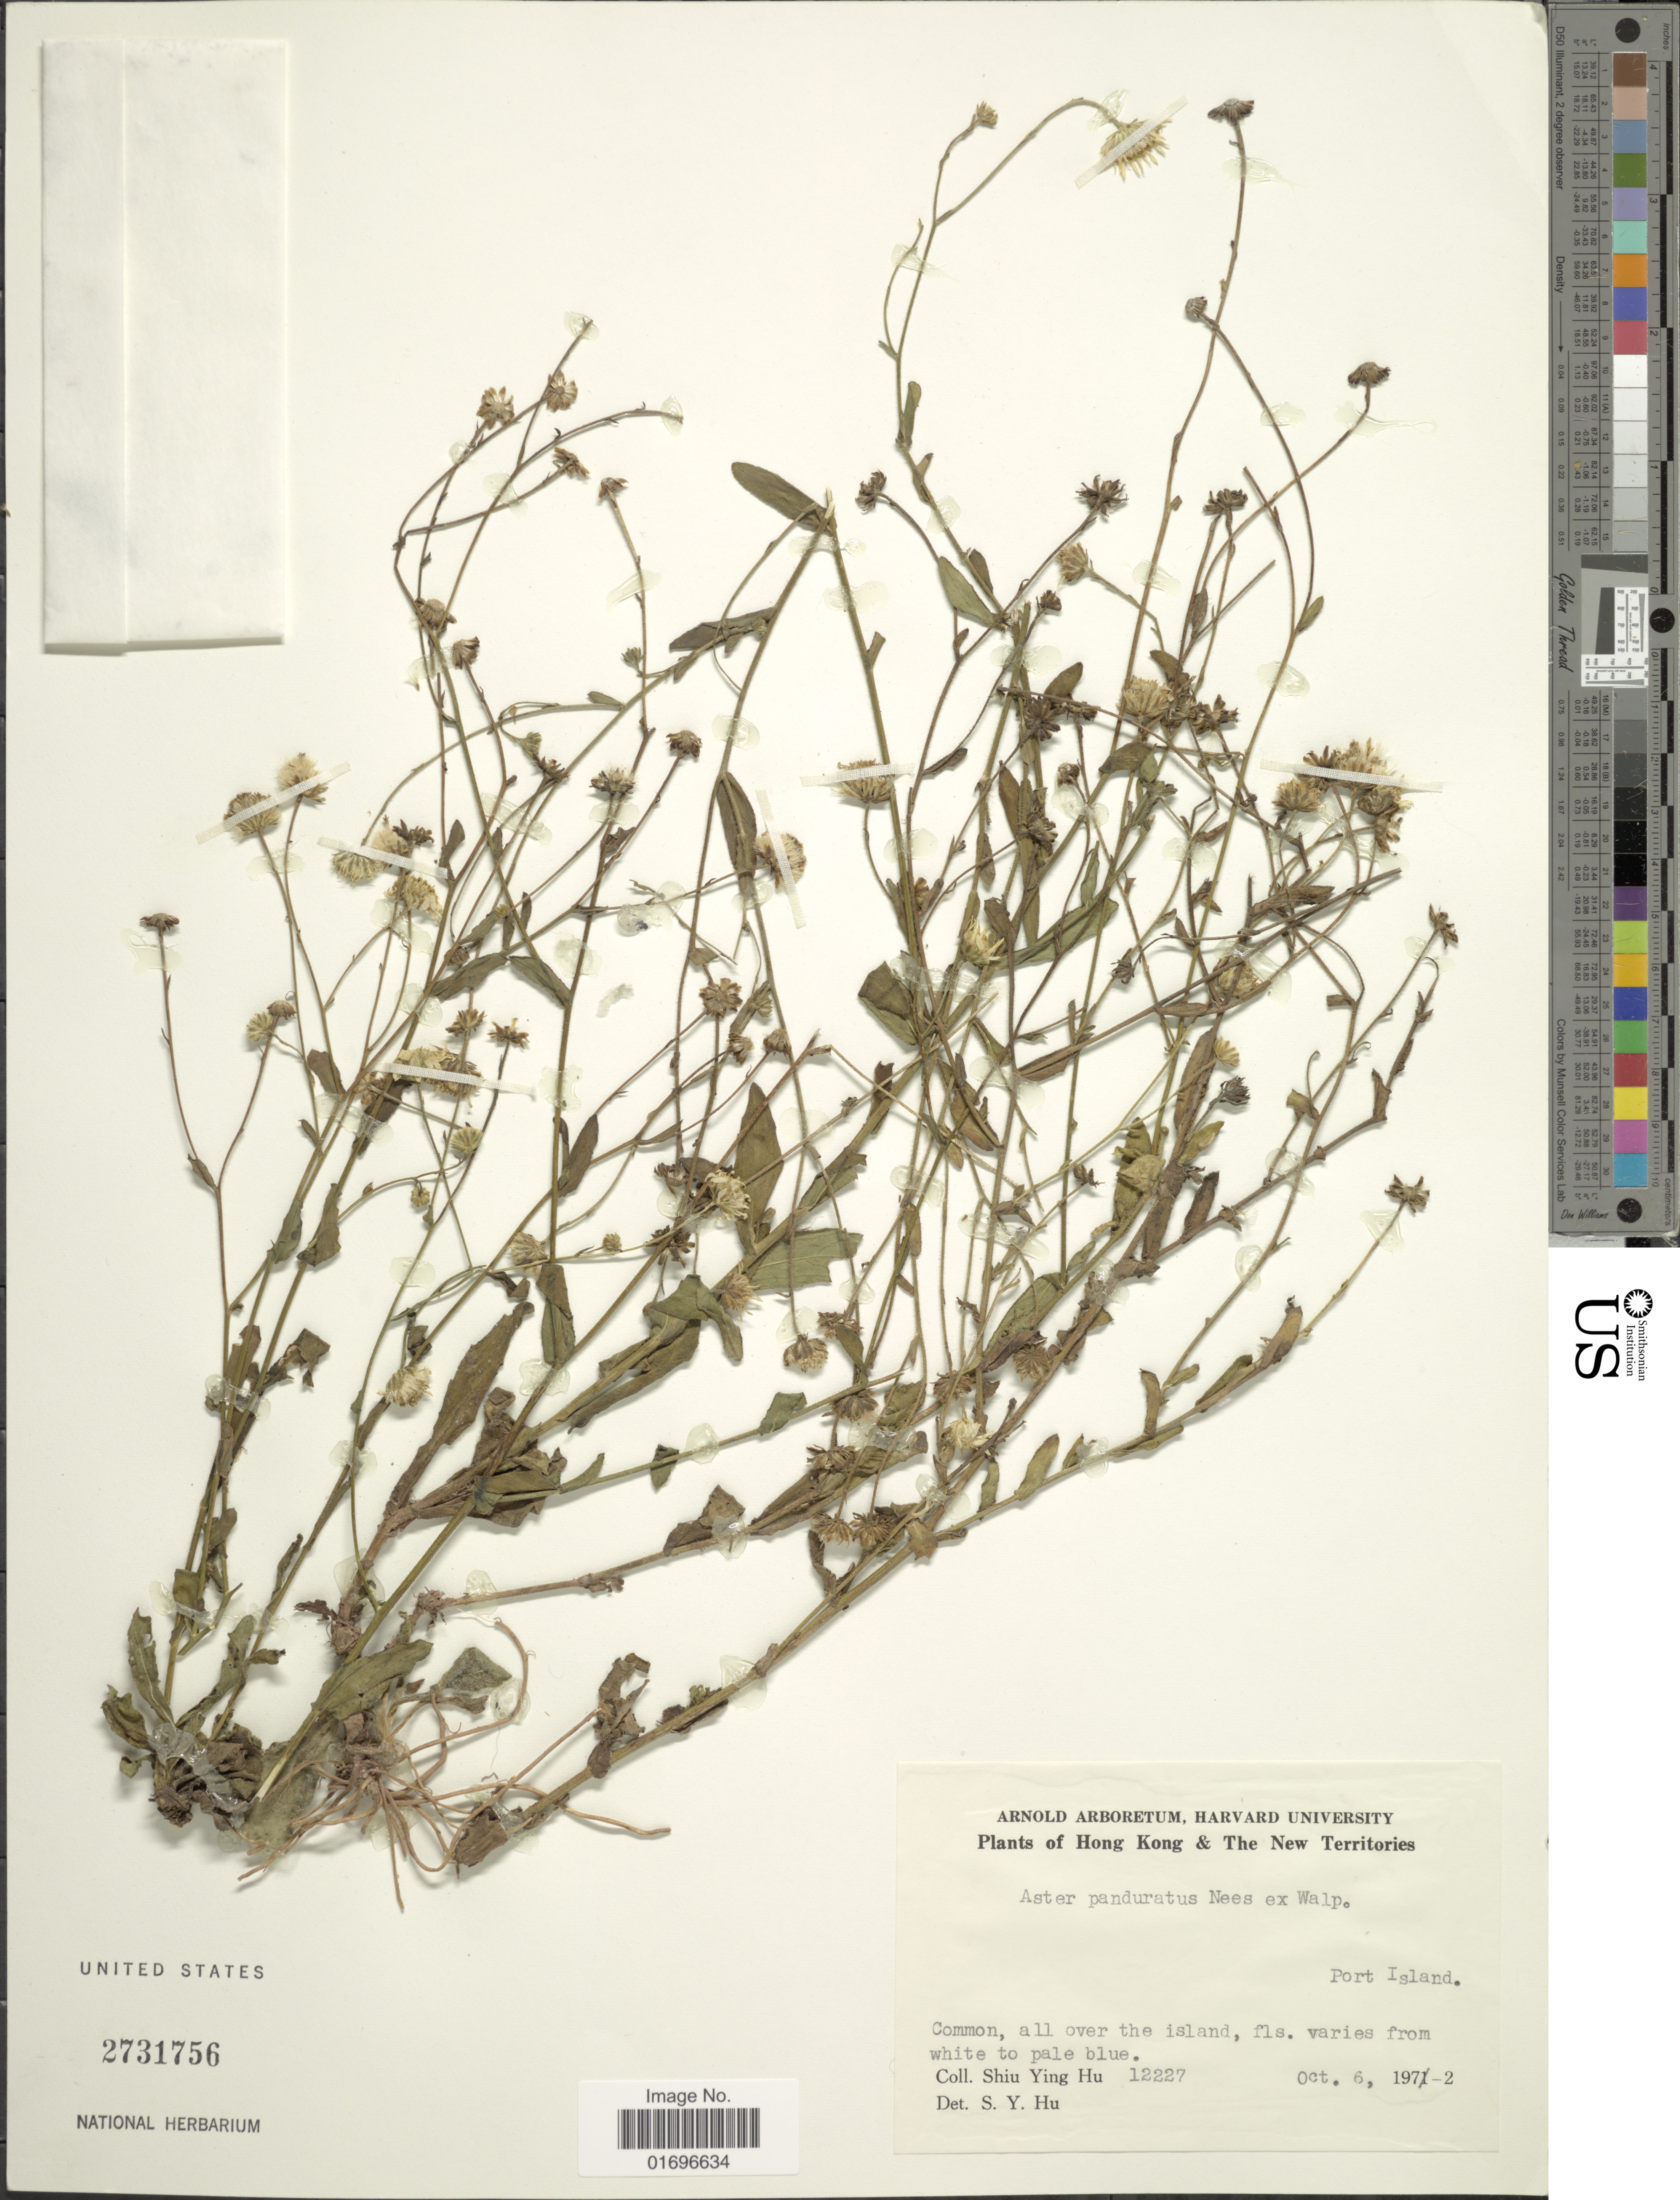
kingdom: Plantae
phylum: Tracheophyta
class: Magnoliopsida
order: Asterales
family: Asteraceae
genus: Aster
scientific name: Aster panduratus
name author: Nees ex Walp.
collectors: S. Y. Hu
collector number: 12227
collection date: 1972-10-06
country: China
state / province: Hong Kong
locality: Hong Kong & The New Territories. Port Island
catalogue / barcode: US 2731756